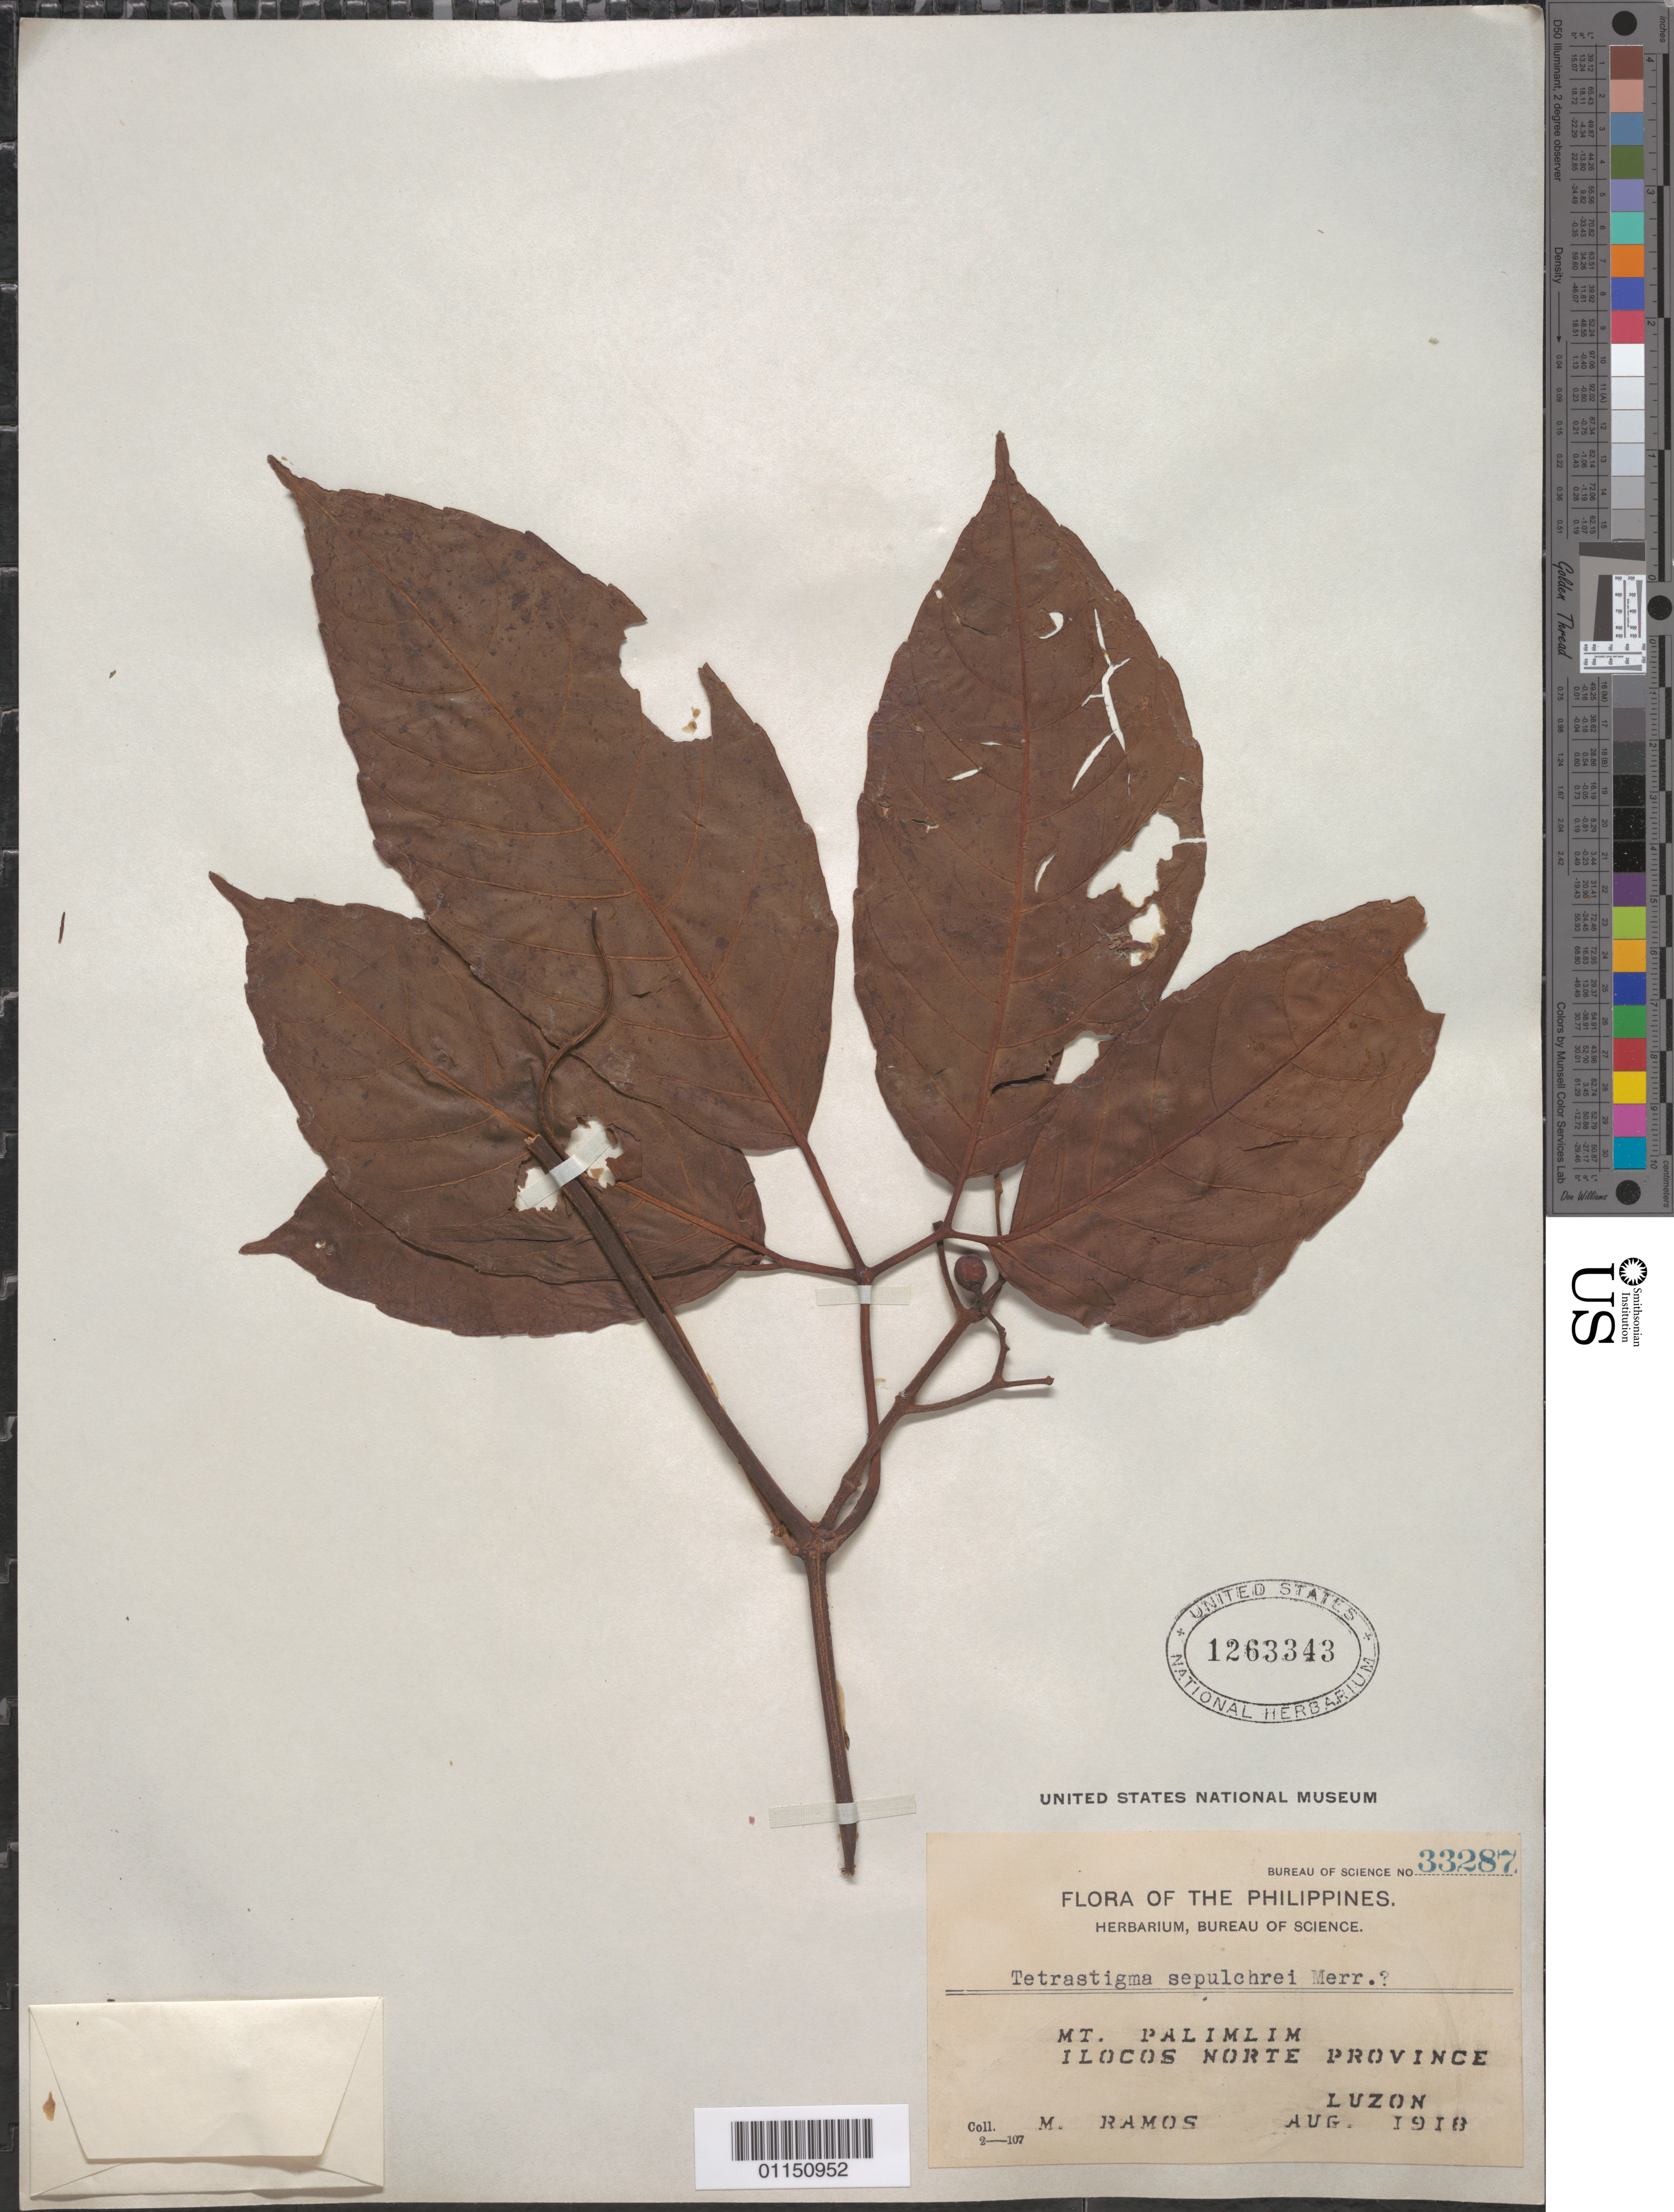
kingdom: Plantae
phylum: Tracheophyta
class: Magnoliopsida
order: Vitales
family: Vitaceae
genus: Tetrastigma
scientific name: Tetrastigma sepulcheri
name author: Merr.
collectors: M. Ramos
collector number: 33287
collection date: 1918-08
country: Philippines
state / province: Ilocos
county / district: Ilocos Norte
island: Luzon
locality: Mt Palimlim.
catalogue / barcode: US 1263343